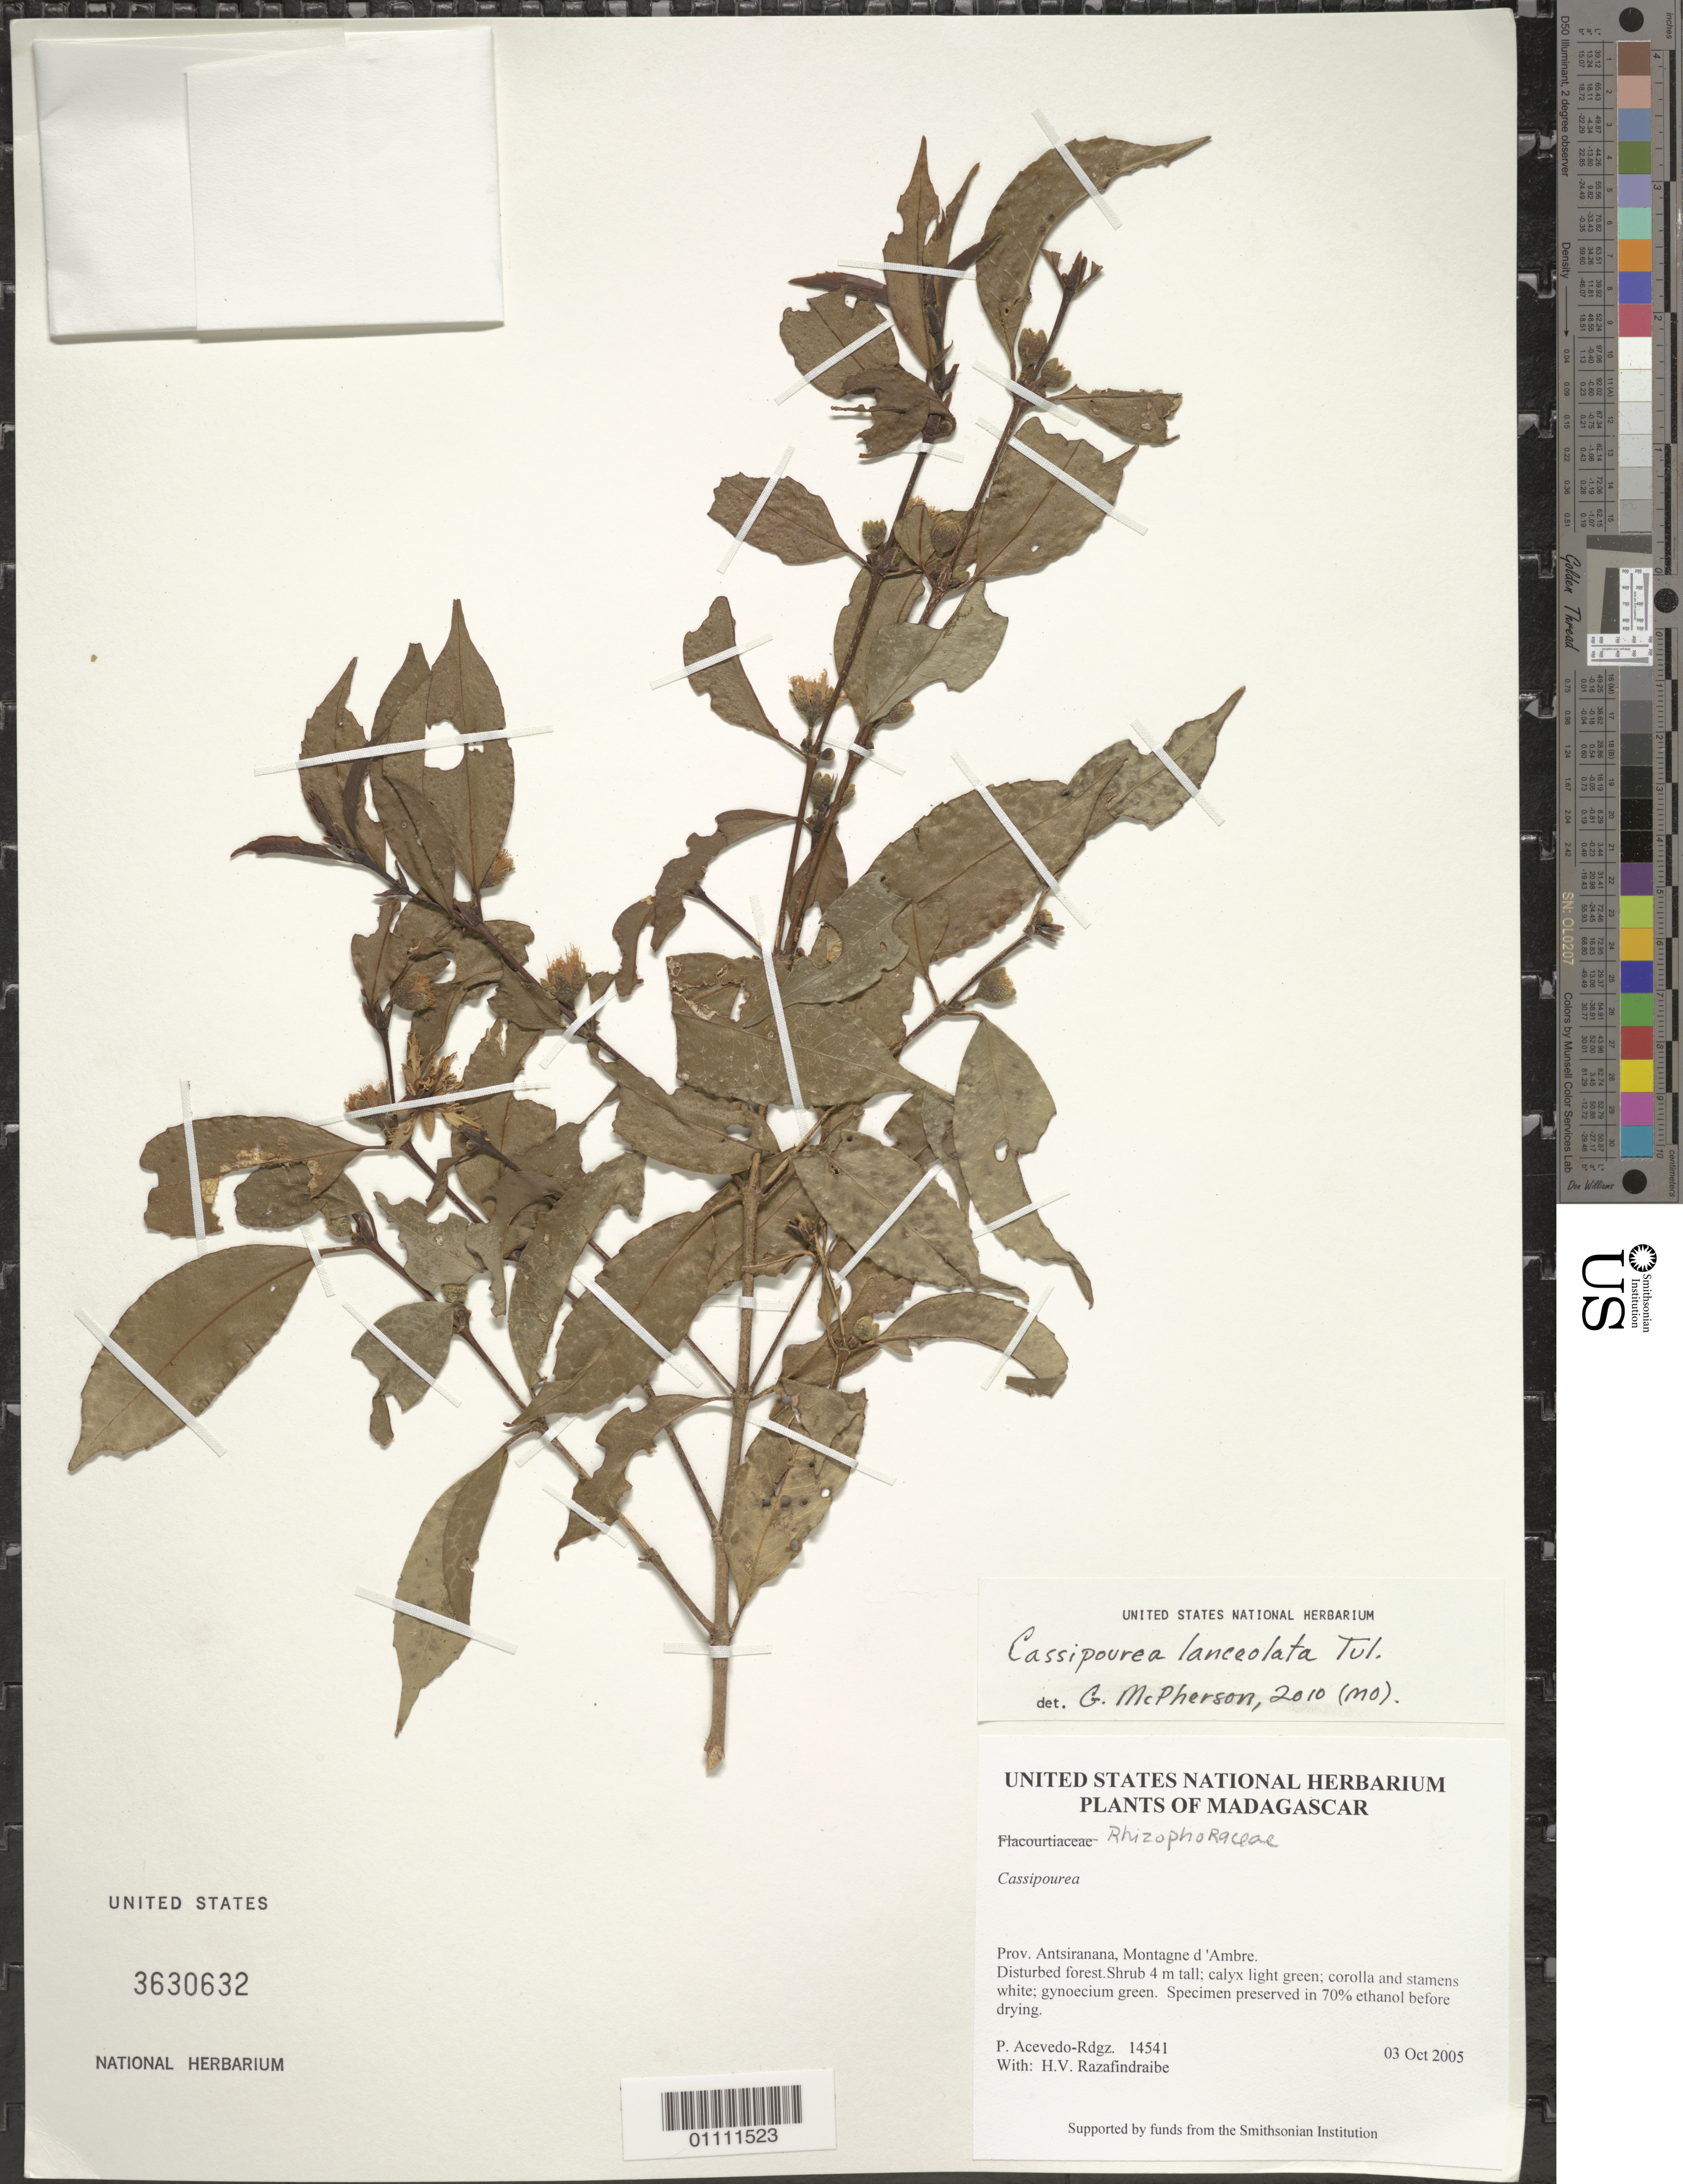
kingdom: Plantae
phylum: Tracheophyta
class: Magnoliopsida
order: Malpighiales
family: Rhizophoraceae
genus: Cassipourea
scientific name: Cassipourea lanceolata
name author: Tul.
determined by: McPherson, G. D., (MO), Missouri Botanical Garden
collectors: P. Acevedo-Rodr. & H. Razafindraibe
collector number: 14541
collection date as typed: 03 Oct 2005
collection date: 2005-10-03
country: Madagascar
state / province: Diana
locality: Prov. Antsiranana, Montagne d 'Ambre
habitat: Disturbed forest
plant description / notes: NY, K, P, B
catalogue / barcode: US 3630632